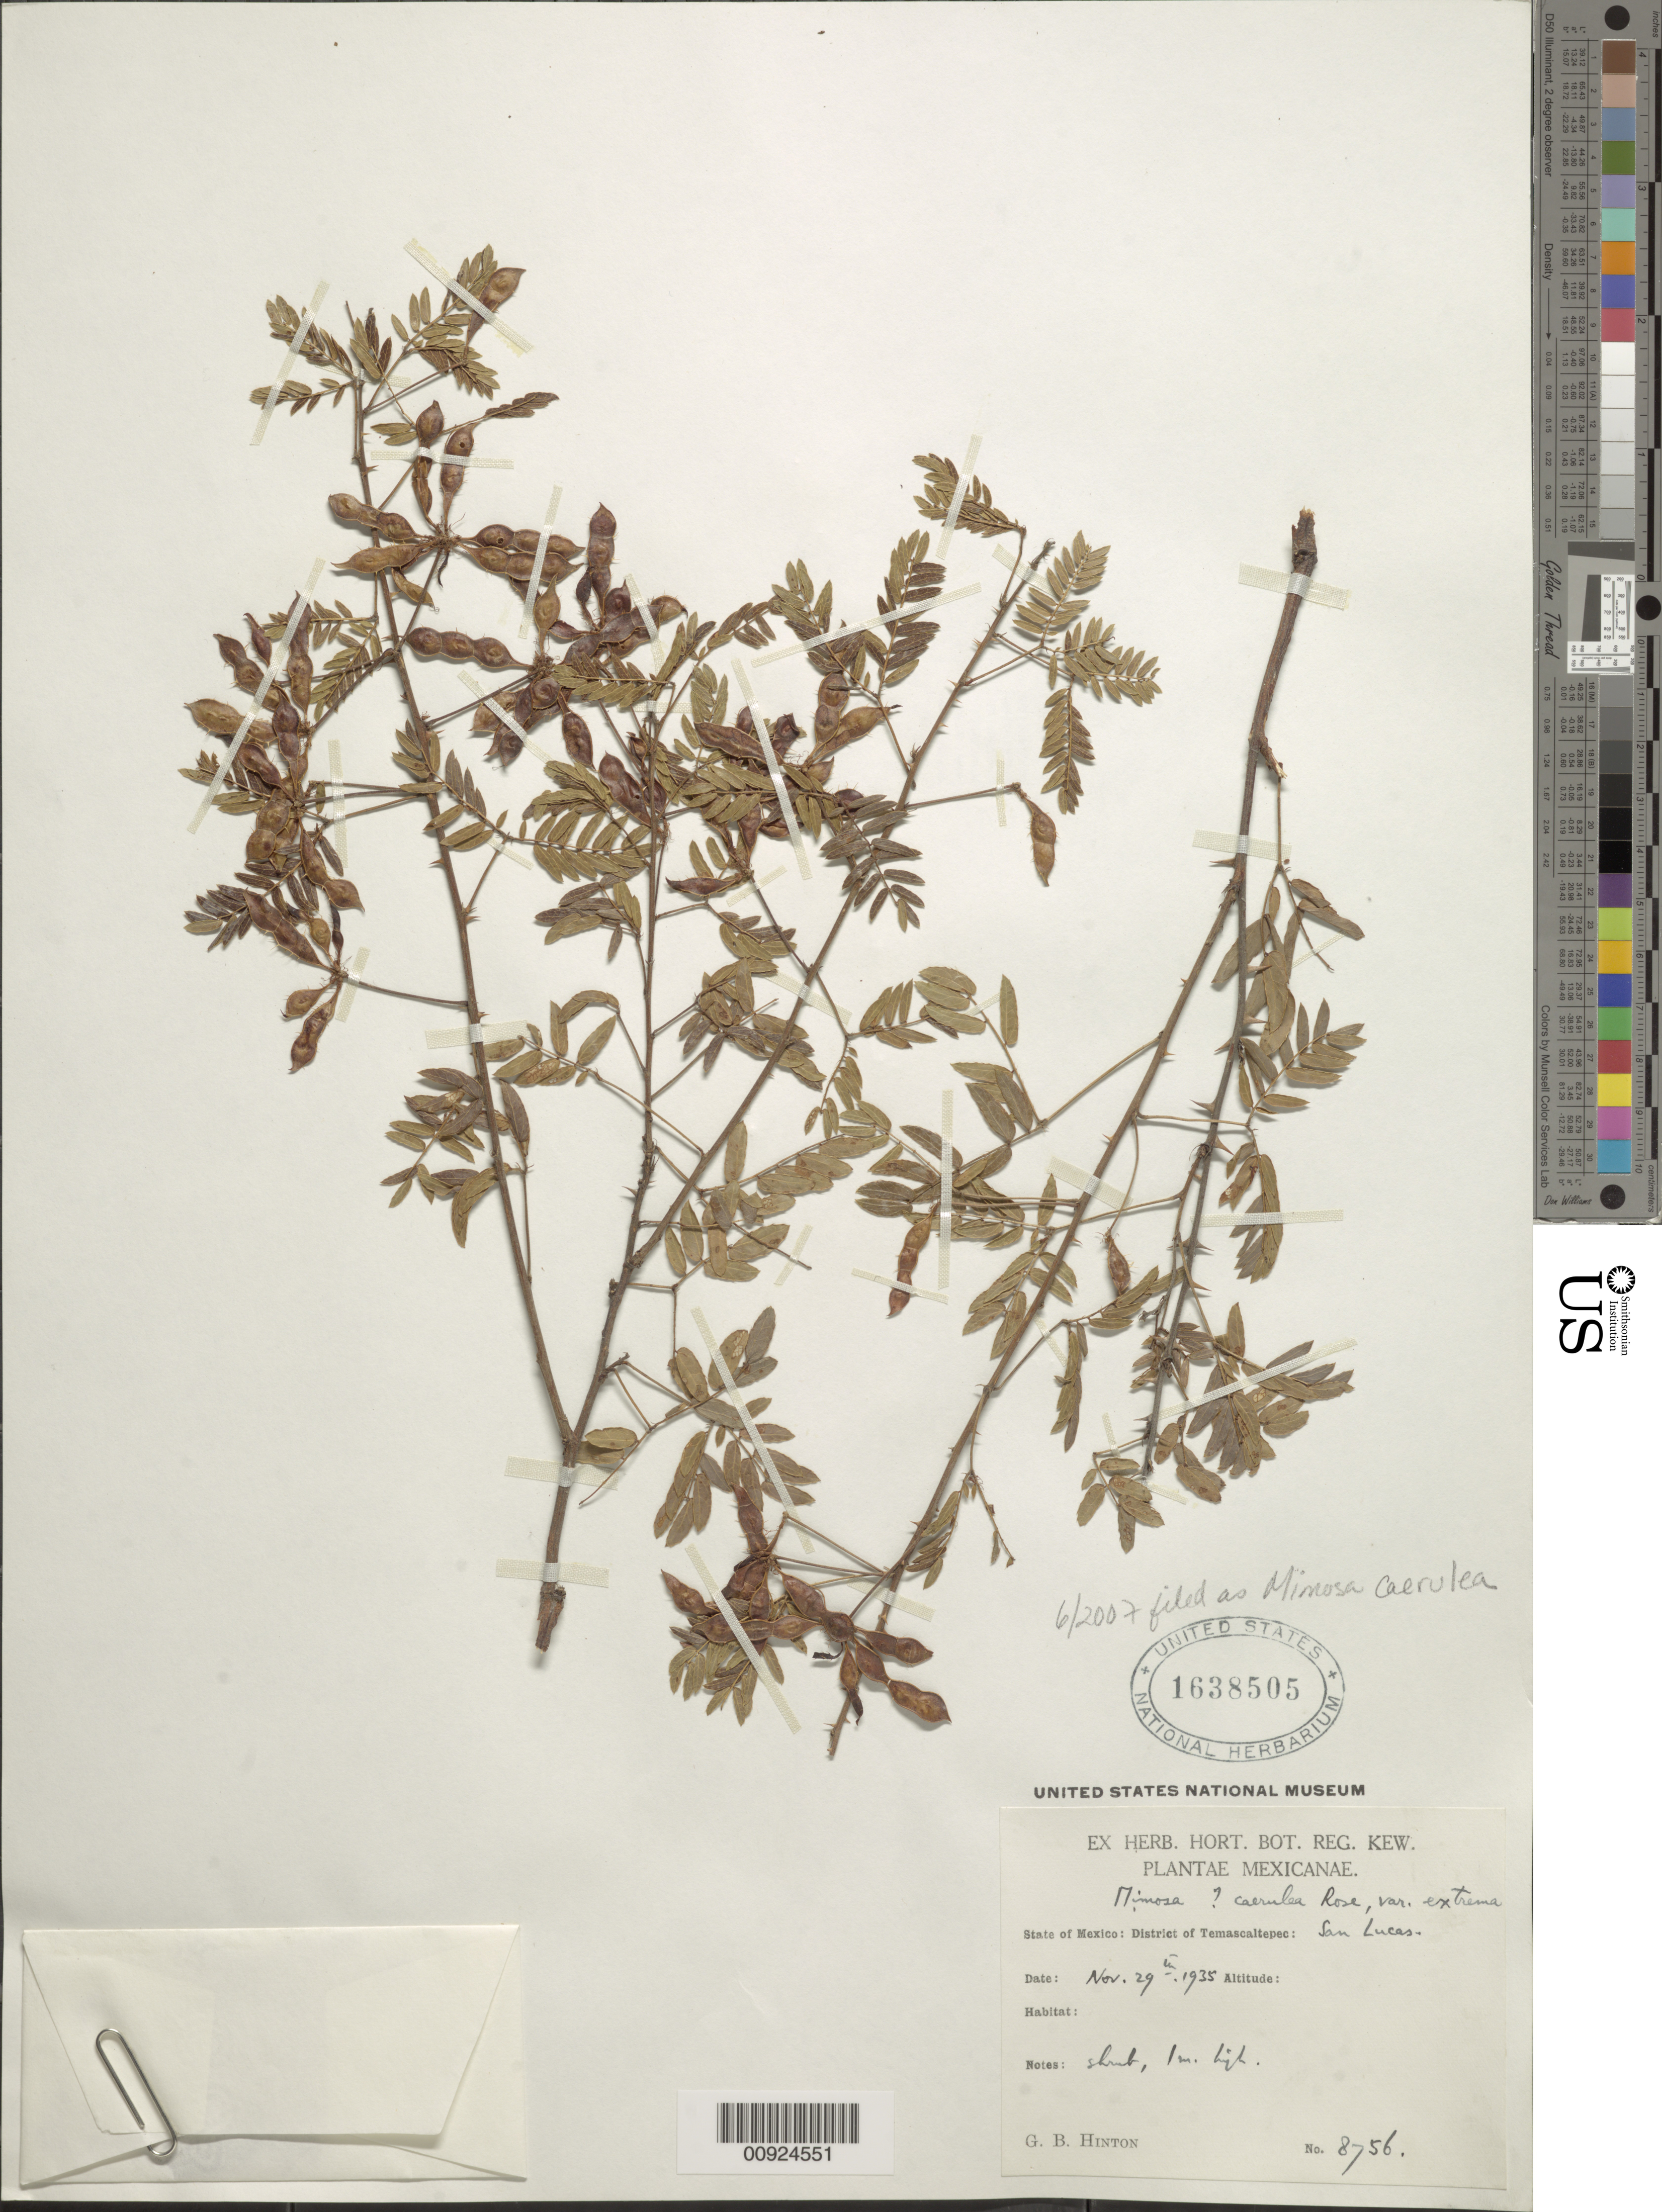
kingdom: Plantae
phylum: Tracheophyta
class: Magnoliopsida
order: Fabales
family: Fabaceae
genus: Mimosa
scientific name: Mimosa caerulea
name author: Rose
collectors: G. B. Hinton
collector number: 8756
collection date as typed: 29 Nov 1935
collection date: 1935-11-29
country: Mexico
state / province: México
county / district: Temascaltepec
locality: State of Mexico: District of Temascaltepec: San Lucas.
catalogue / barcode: US 1638505